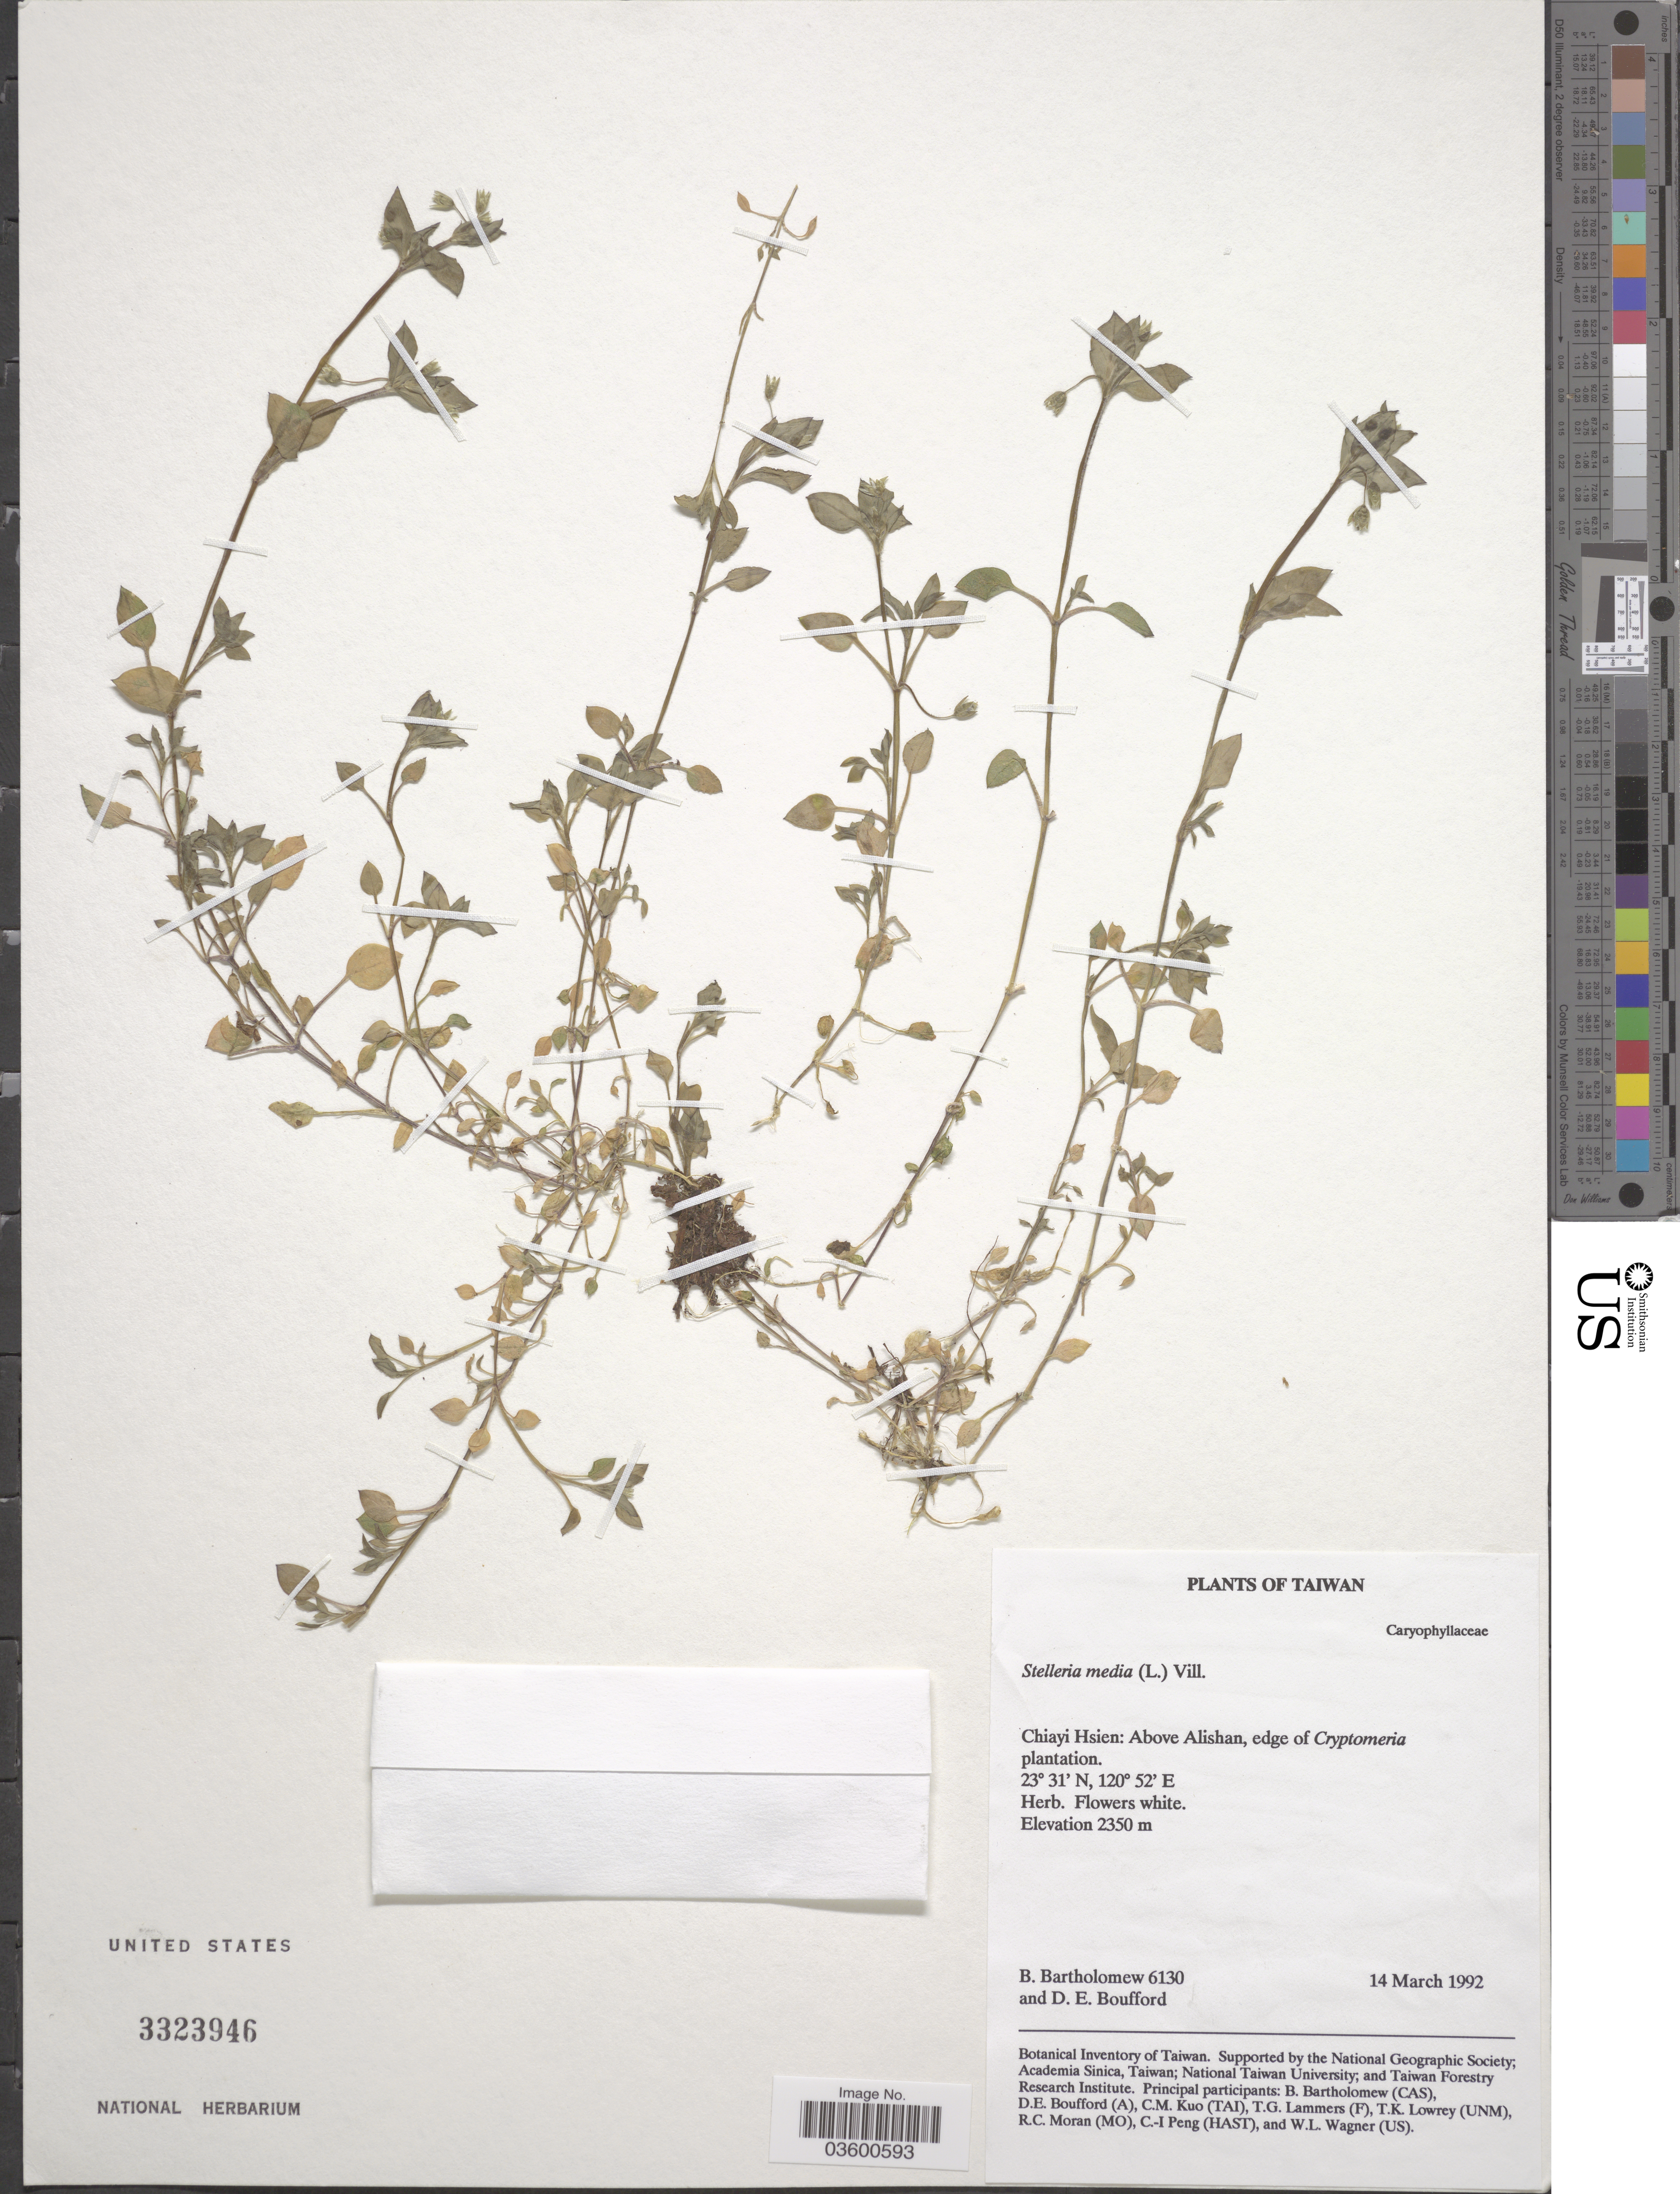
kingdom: Plantae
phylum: Tracheophyta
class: Magnoliopsida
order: Caryophyllales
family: Caryophyllaceae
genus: Stellaria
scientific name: Stellaria media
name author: (L.) Vill.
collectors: B. Bartholomew & D. E. Boufford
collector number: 6130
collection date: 1992-03-14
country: Taiwan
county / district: Chiayi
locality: Chiayi Hsien: Above Alishan.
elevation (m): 2350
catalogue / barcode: US 3323946